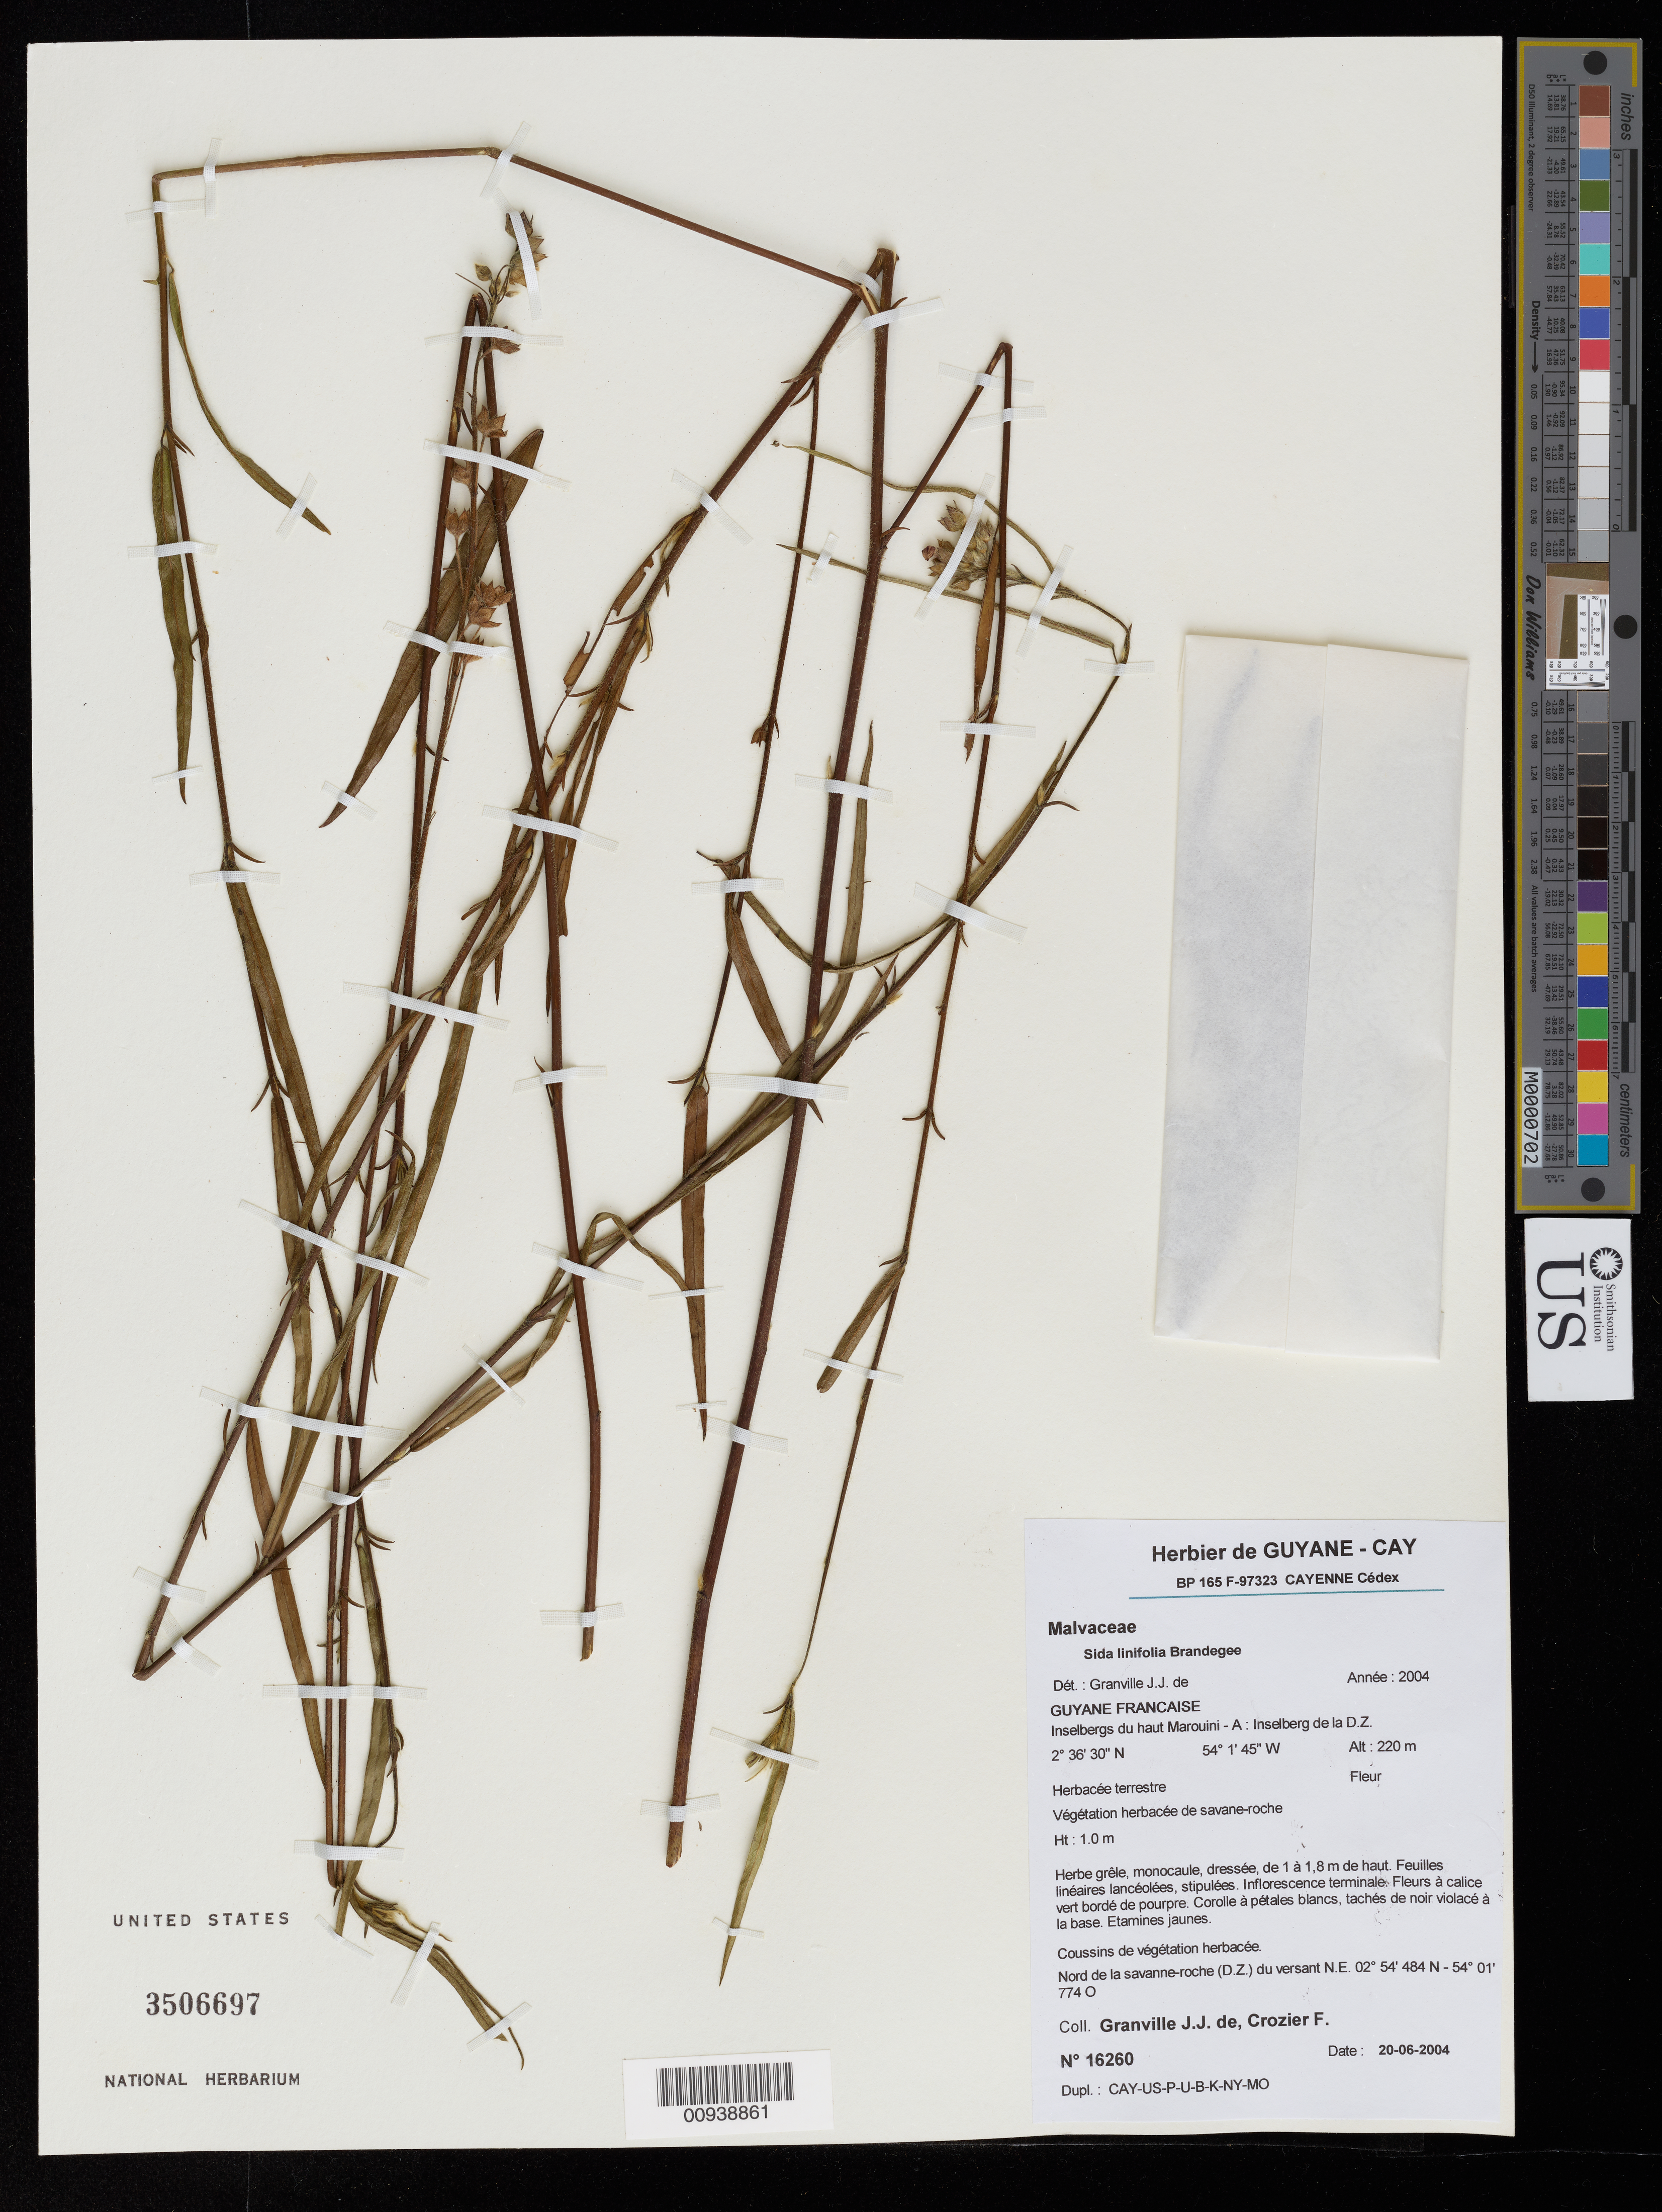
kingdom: Plantae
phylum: Tracheophyta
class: Magnoliopsida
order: Malvales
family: Malvaceae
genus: Sida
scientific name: Sida linifolia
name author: Cav.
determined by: Granville, J. J. de, (CAY), Institut de Recherche pour le Developpement (IRD) (FRENCH GUIANA)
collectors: J.-J. de Granville & F. Crozier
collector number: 16260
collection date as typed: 20-Jun-04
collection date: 2004-06-20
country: French Guiana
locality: Haut Marouini-A; Inselberg de la D.Z.; Nord de la savanne-roche (D.Z.) du versant NE 2º54'484"N - 54º1'774"O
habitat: Végétation herbacée de savane-roche, coussins de végétation herbacée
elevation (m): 220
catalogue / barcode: US 3506697